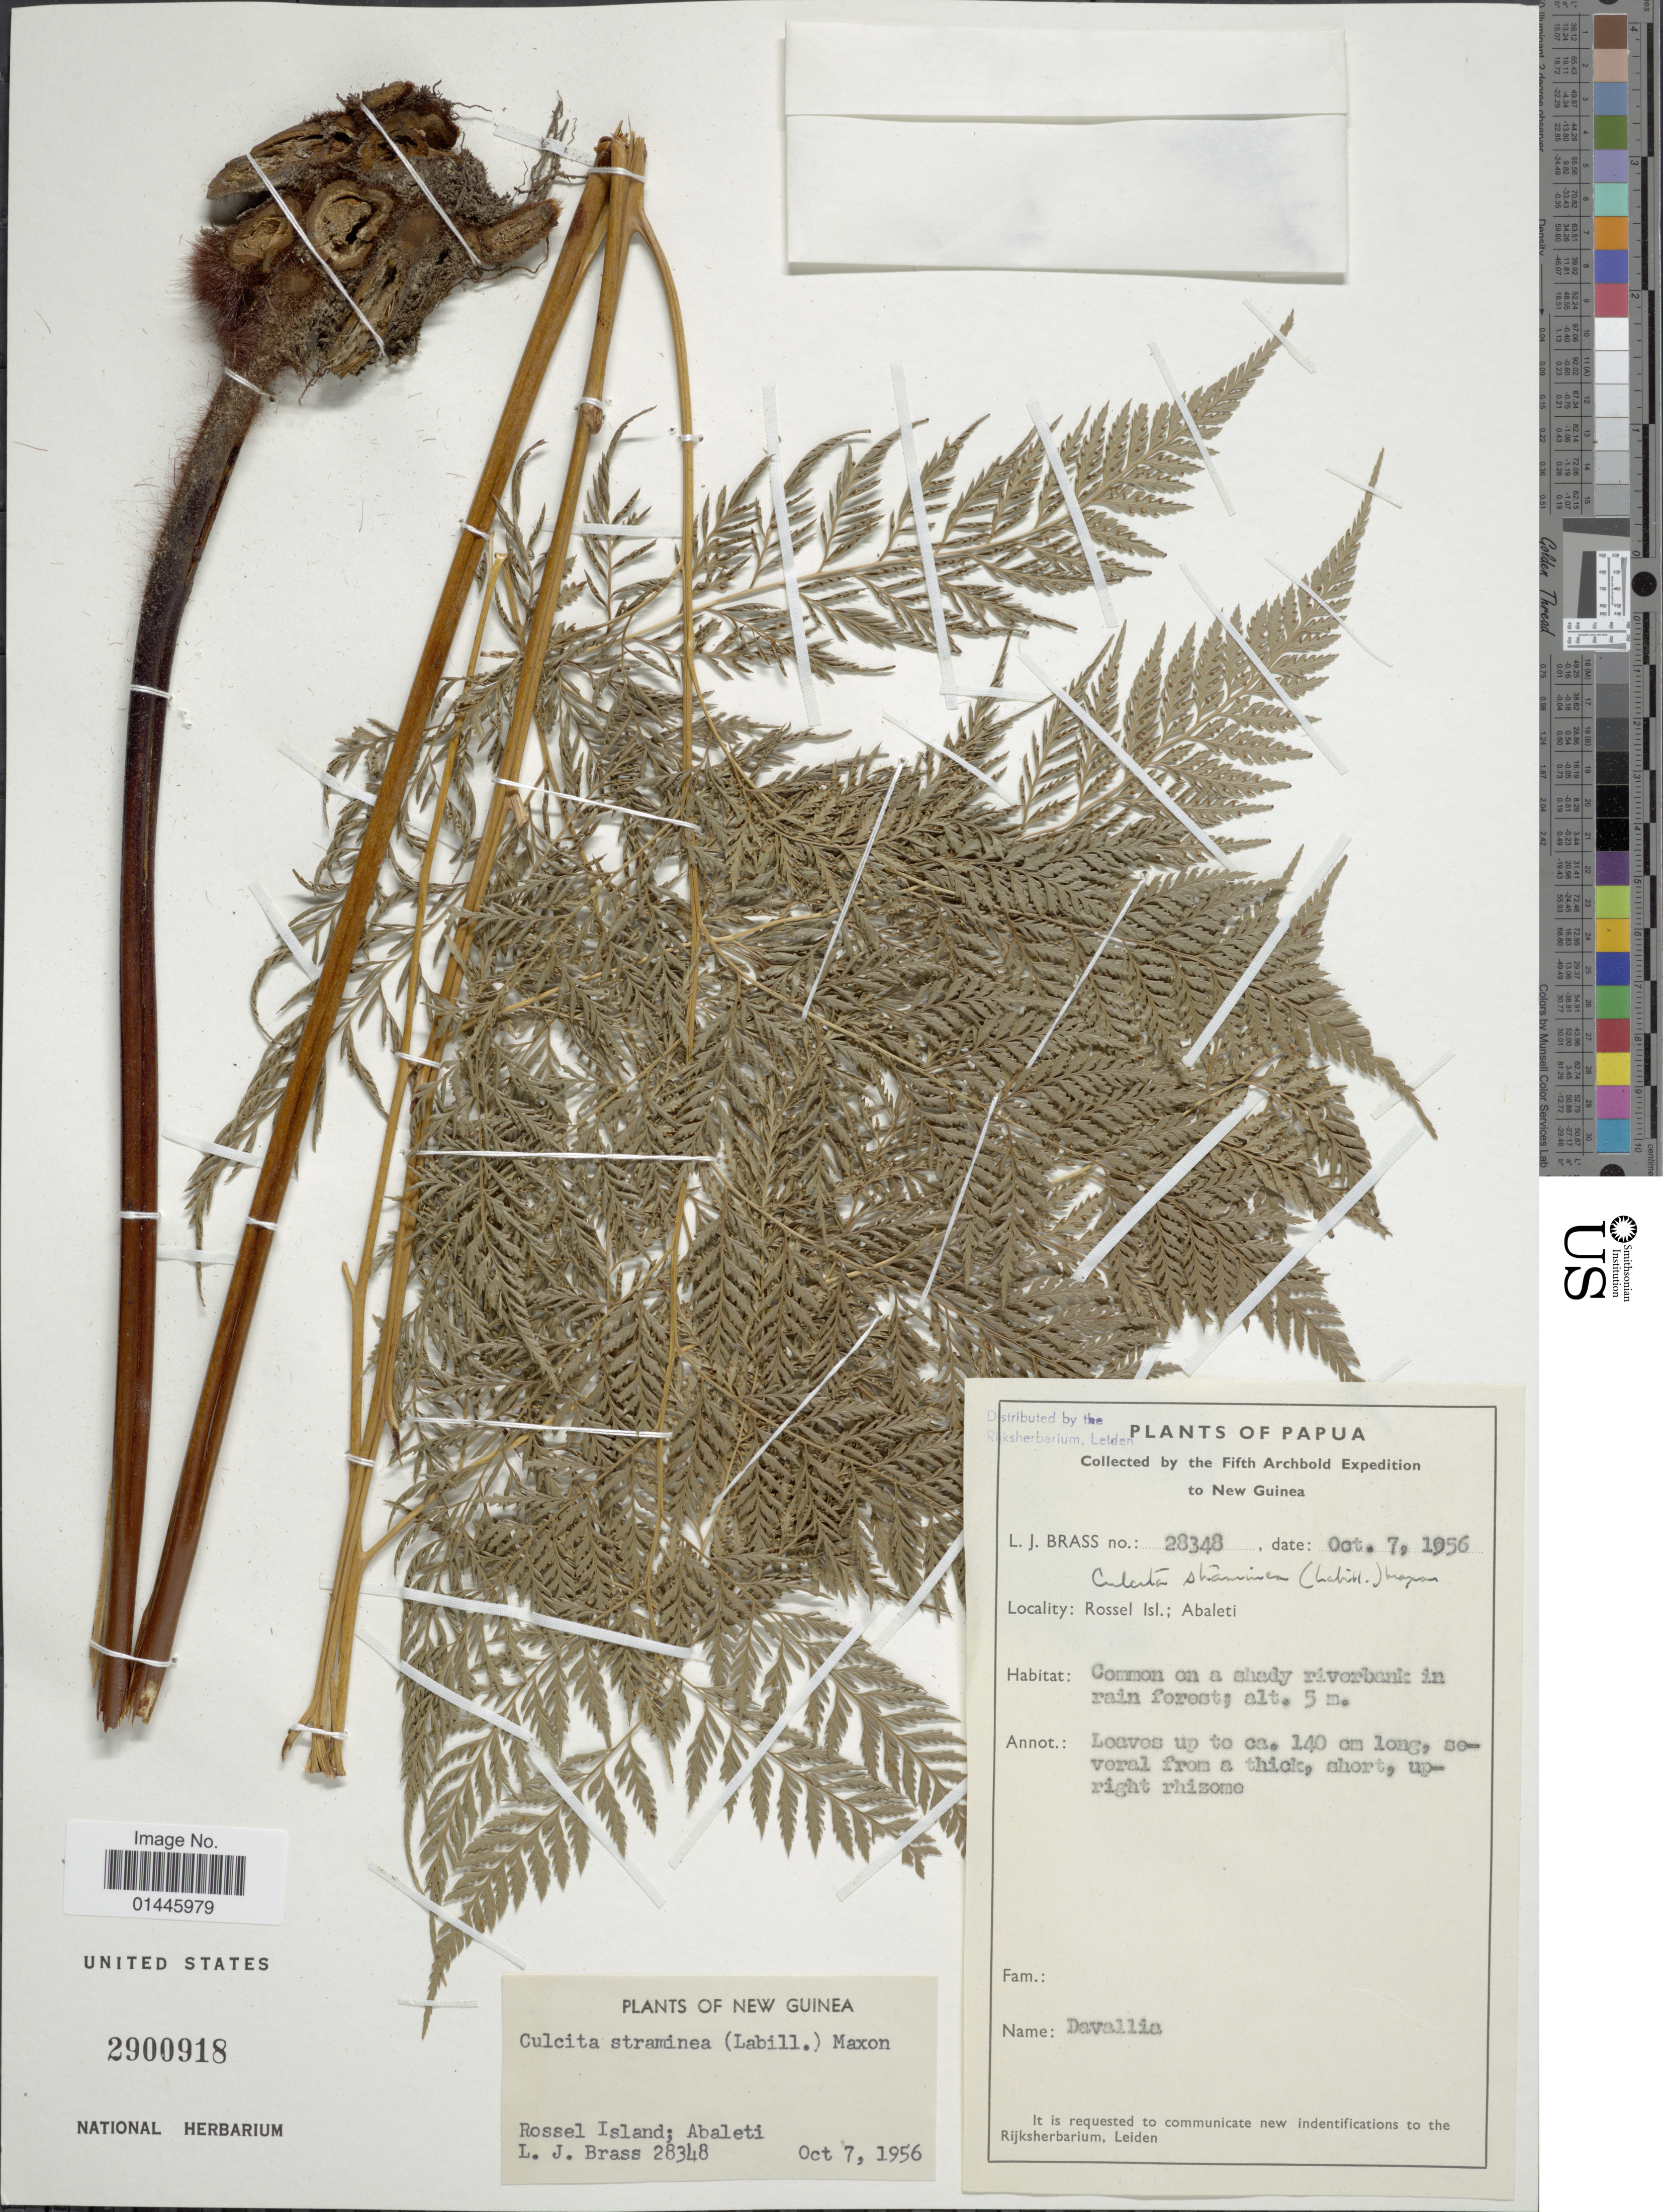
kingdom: Plantae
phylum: Tracheophyta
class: Polypodiopsida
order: Cyatheales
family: Dicksoniaceae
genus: Calochlaena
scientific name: Calochlaena straminea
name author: (Labill.) M.D. Turner & R.A. White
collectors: L. J. Brass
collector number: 28348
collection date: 1956-10-07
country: Papua New Guinea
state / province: Milne Bay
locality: Rossel Isl.; Abaleti, common on a shady riverbank in rain forest.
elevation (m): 5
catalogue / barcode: US 2900918